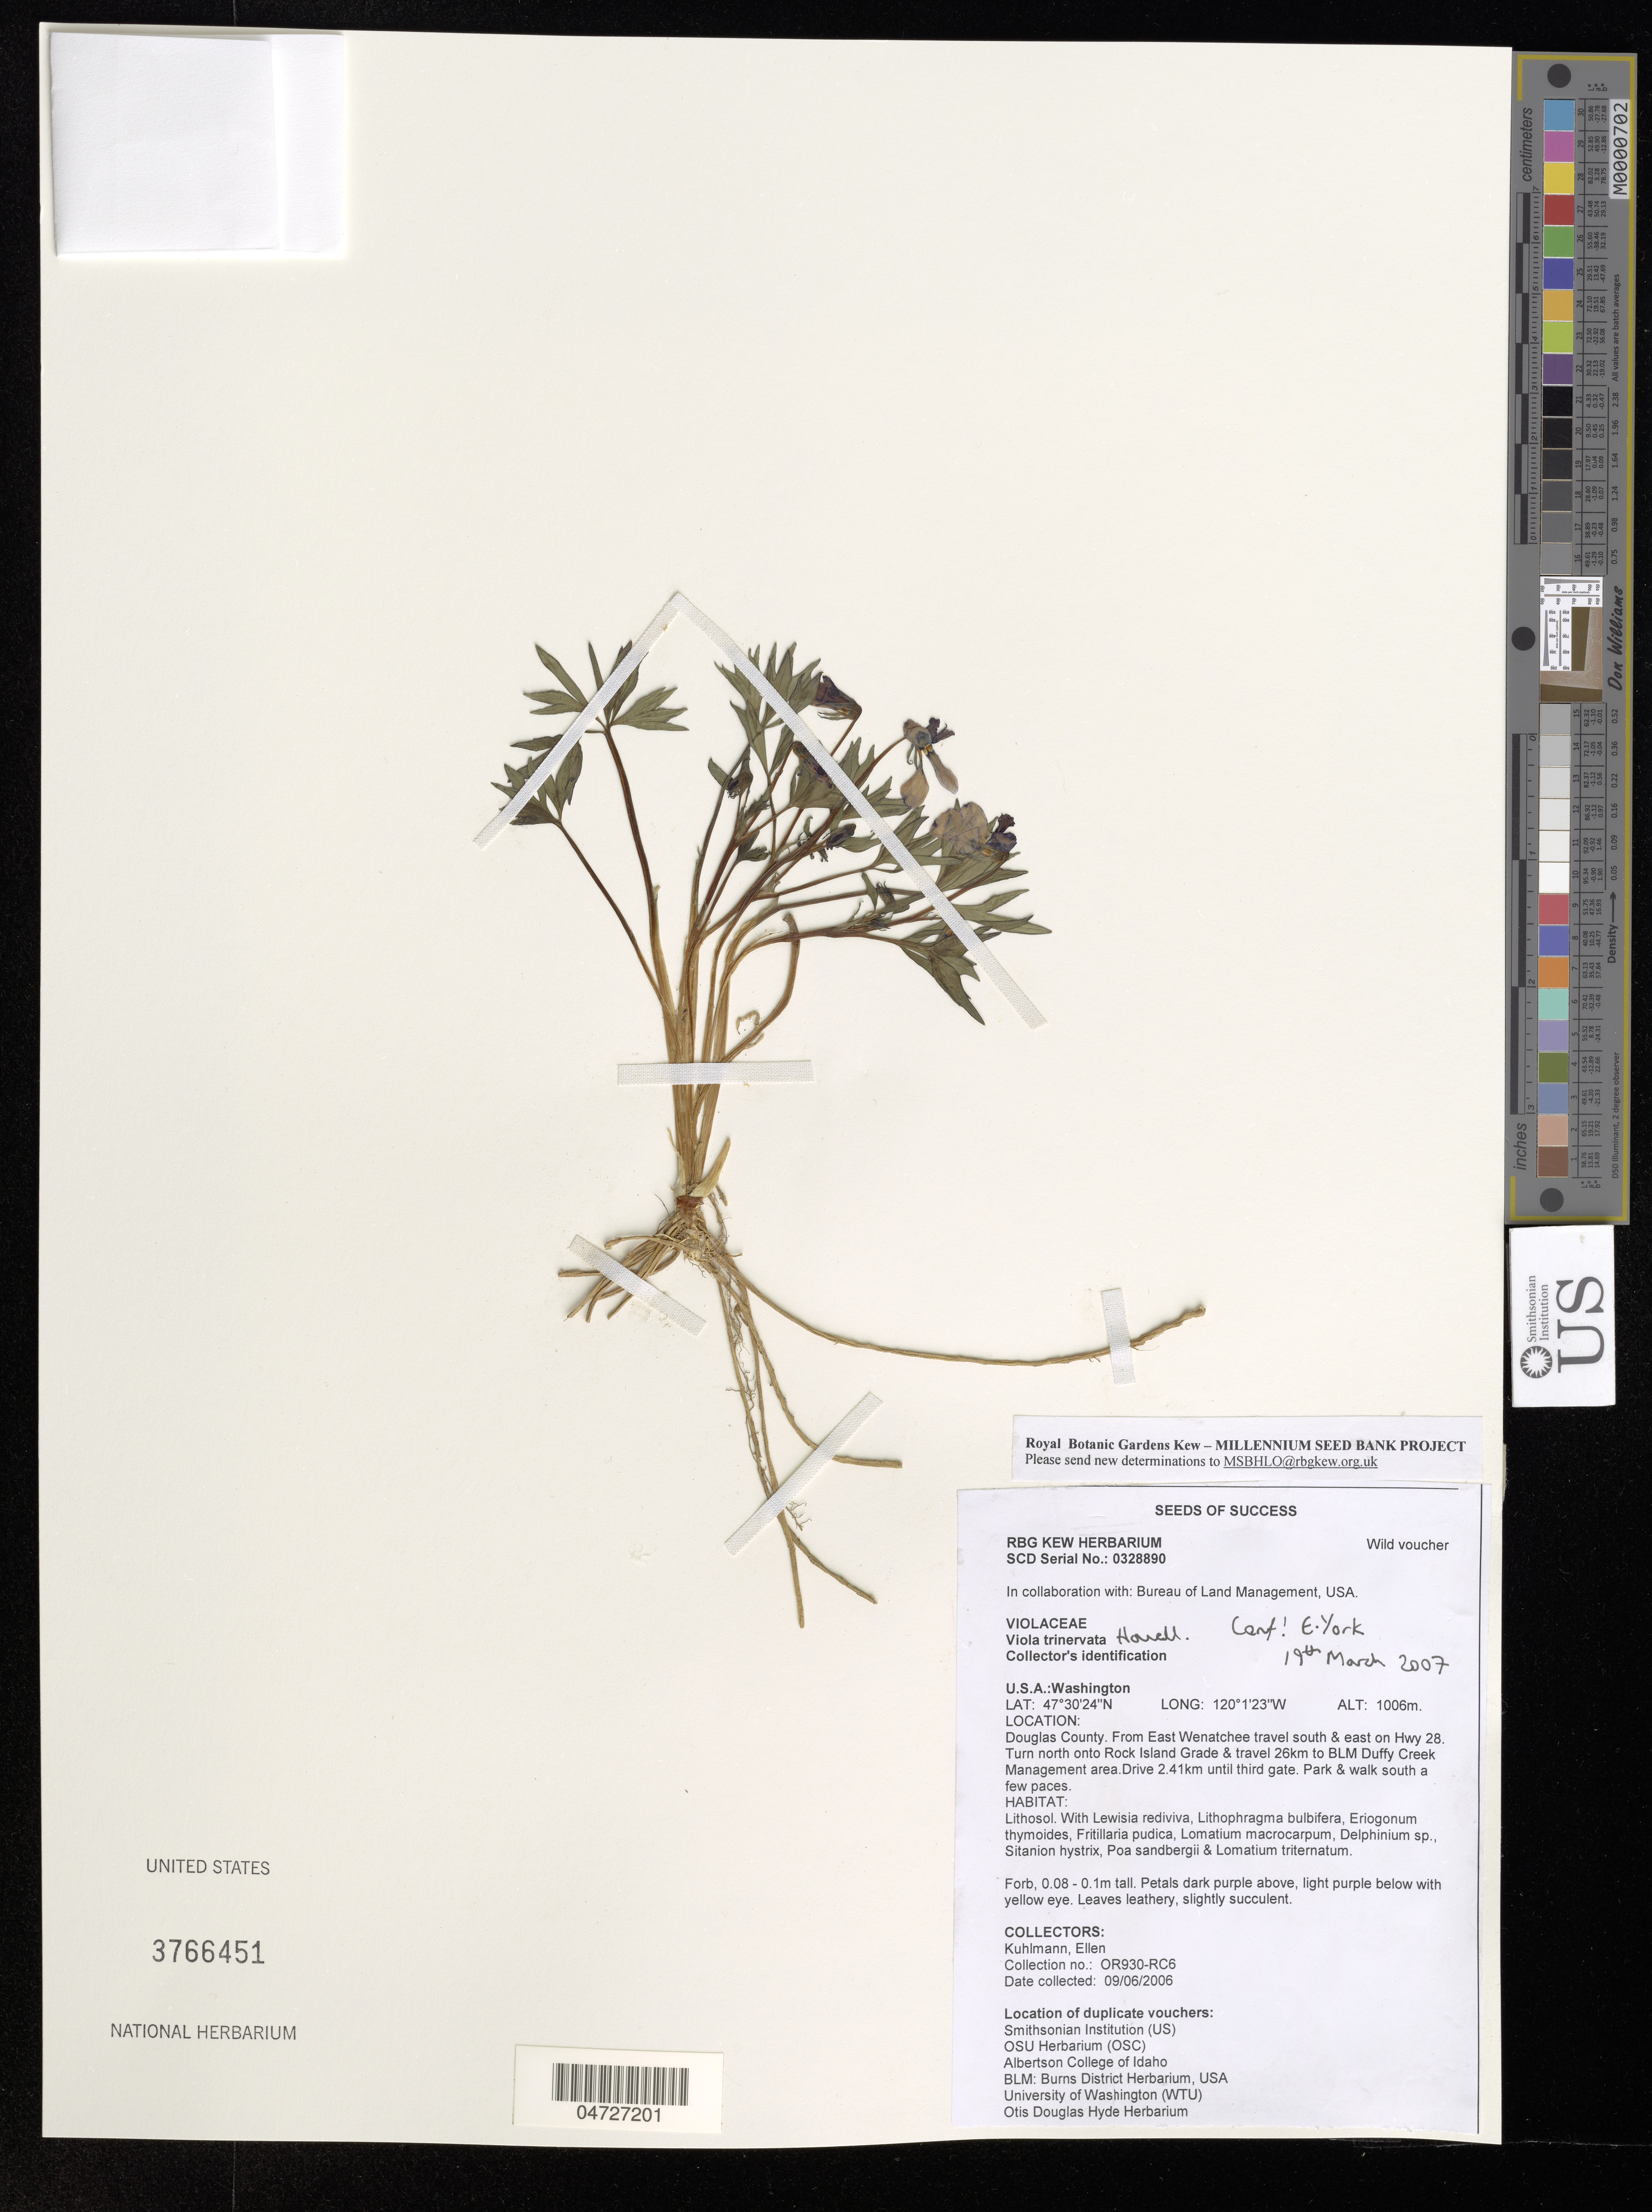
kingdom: Plantae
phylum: Tracheophyta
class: Magnoliopsida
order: Malpighiales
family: Violaceae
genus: Viola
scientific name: Viola trinervata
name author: (J.T. Howell) J.T. Howell ex A. Gray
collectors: E. Kuhlmann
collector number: OR930-RC6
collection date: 2006-06-09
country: United States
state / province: Washington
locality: Douglas County. From East Wenatchee travel south & east on Hwy 28. Turn north onto Rock Island Grade & travel 26km to BLM Duffy Creek Management area. Drive 2.41km until third gate. Park & walk south a few paces.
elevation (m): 1006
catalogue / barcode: US 3766451